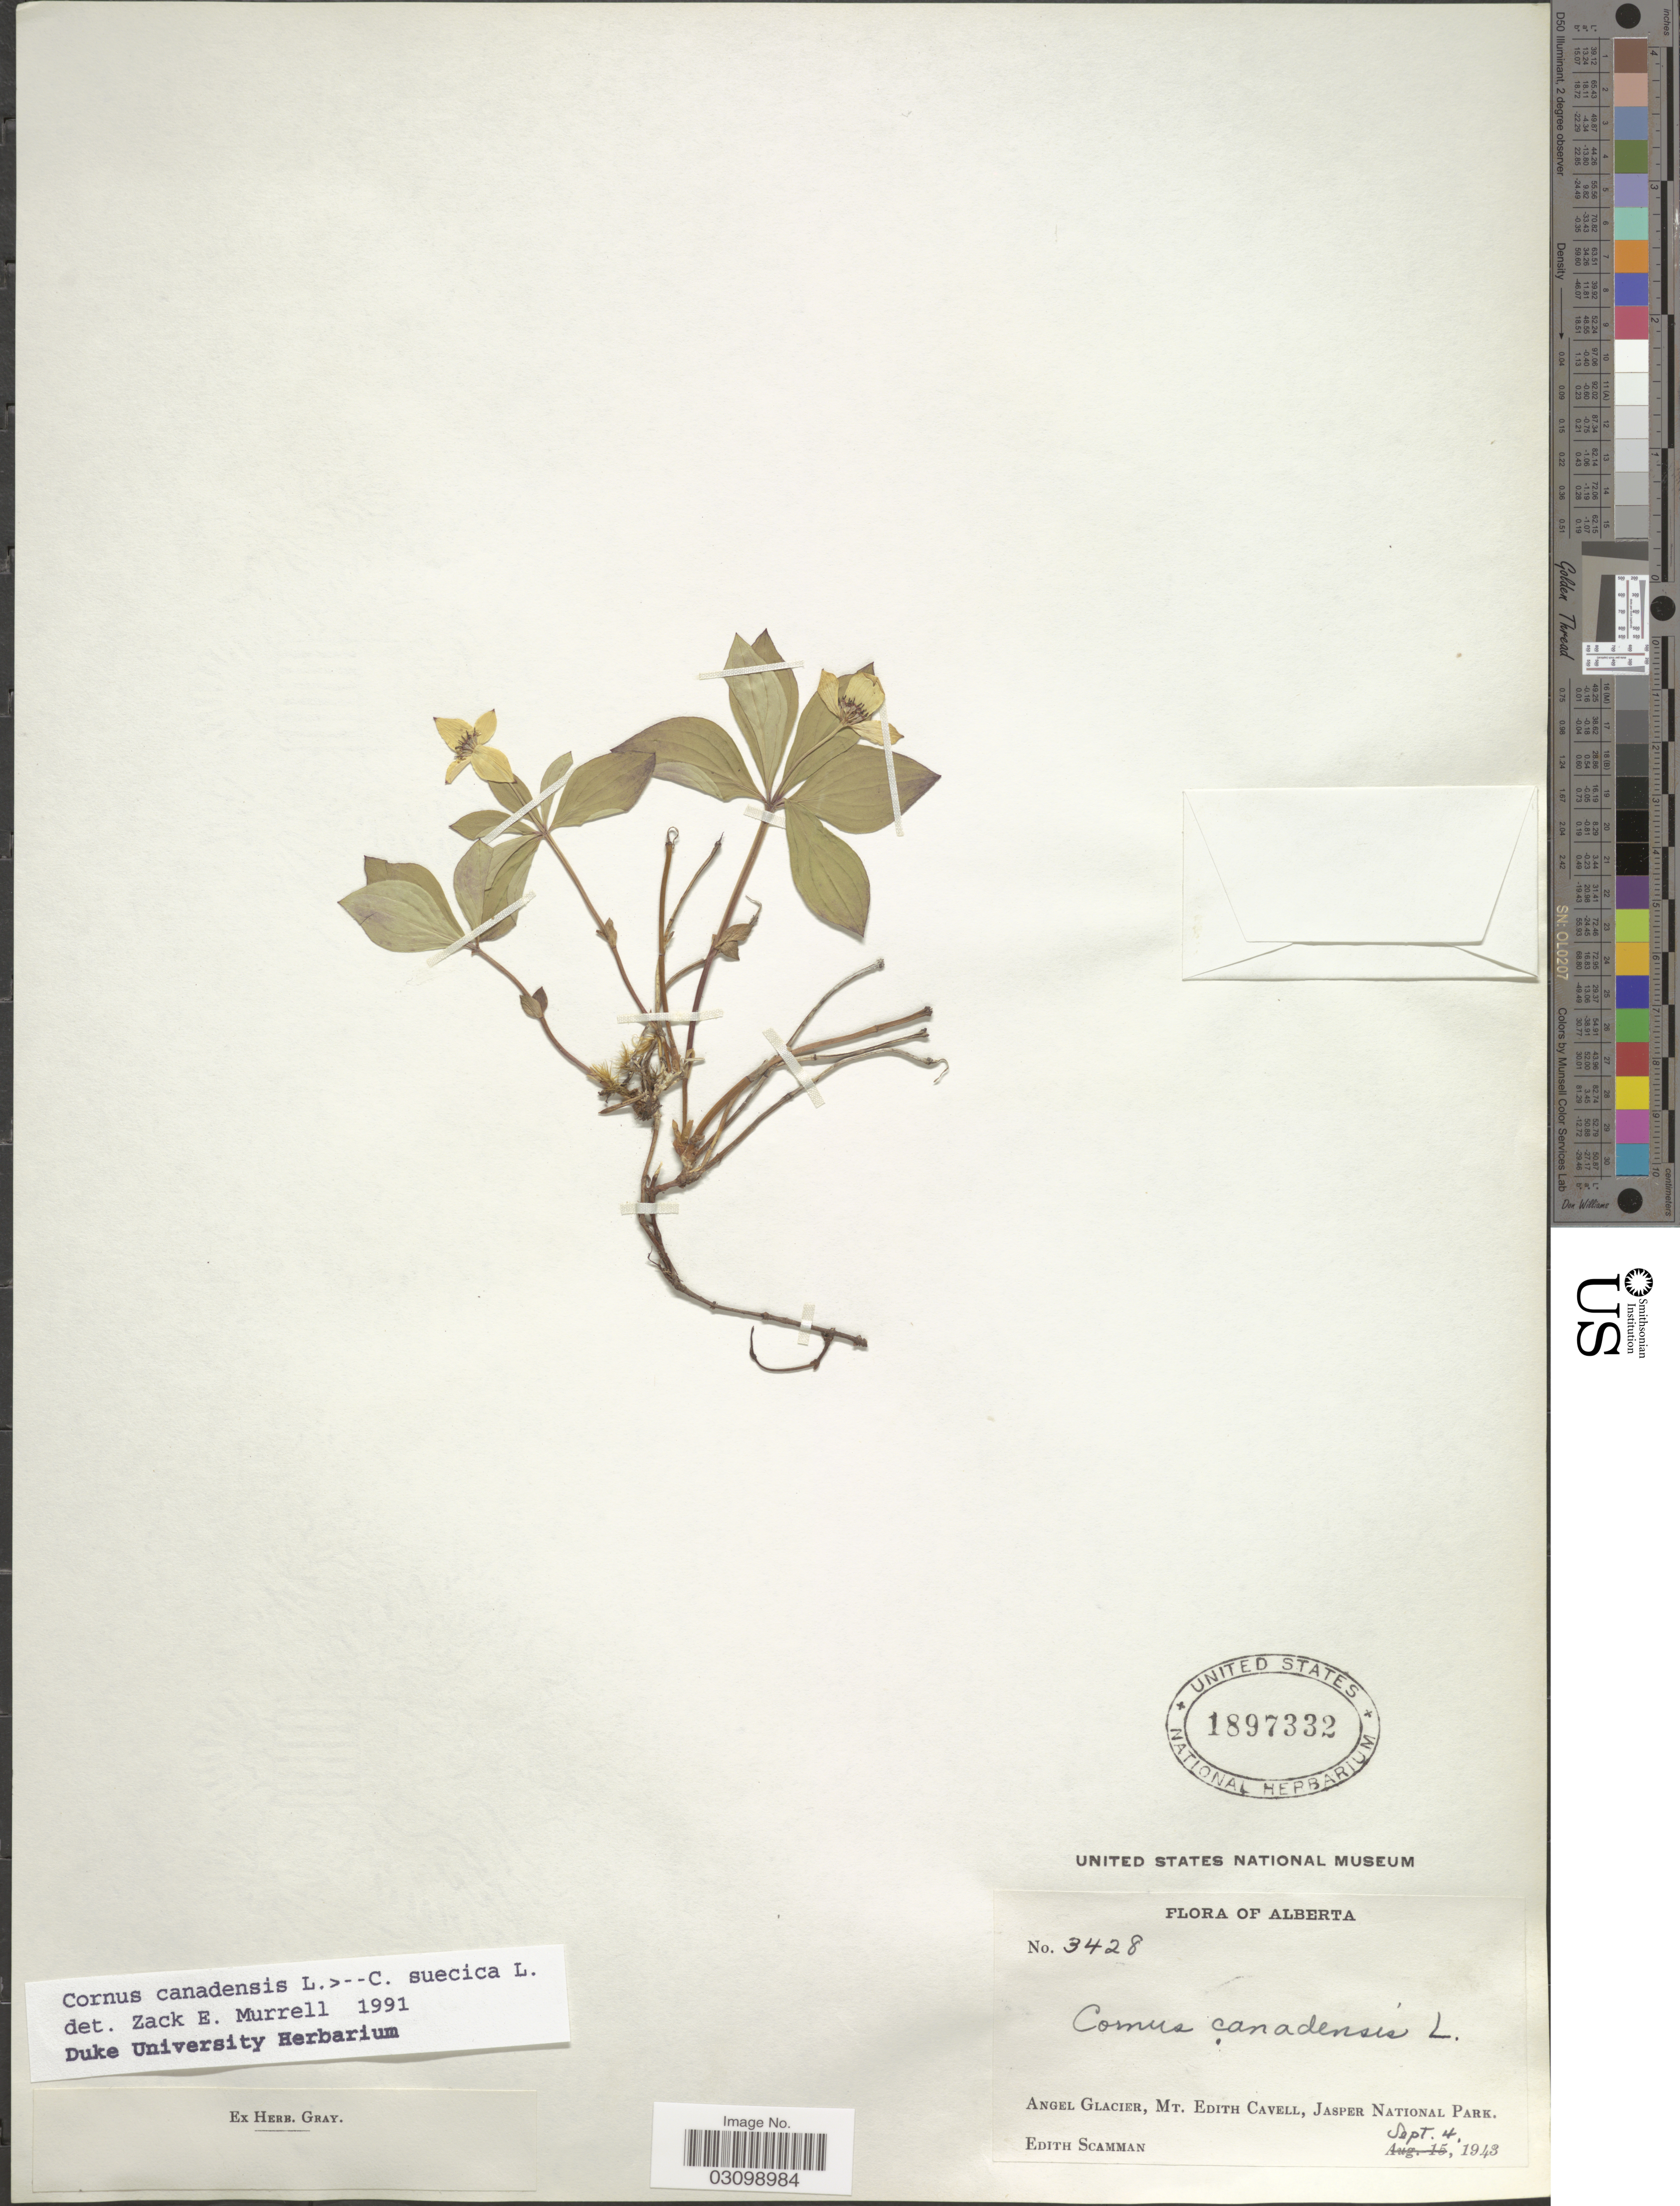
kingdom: Plantae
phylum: Tracheophyta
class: Magnoliopsida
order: Cornales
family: Cornaceae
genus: Cornus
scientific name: Cornus sp.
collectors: E. Scamman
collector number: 3428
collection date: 1943-09-04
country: Canada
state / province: Alberta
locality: Angel Glacier, Mt. Edith Cavell, Jasper National Park.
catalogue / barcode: US 1897332